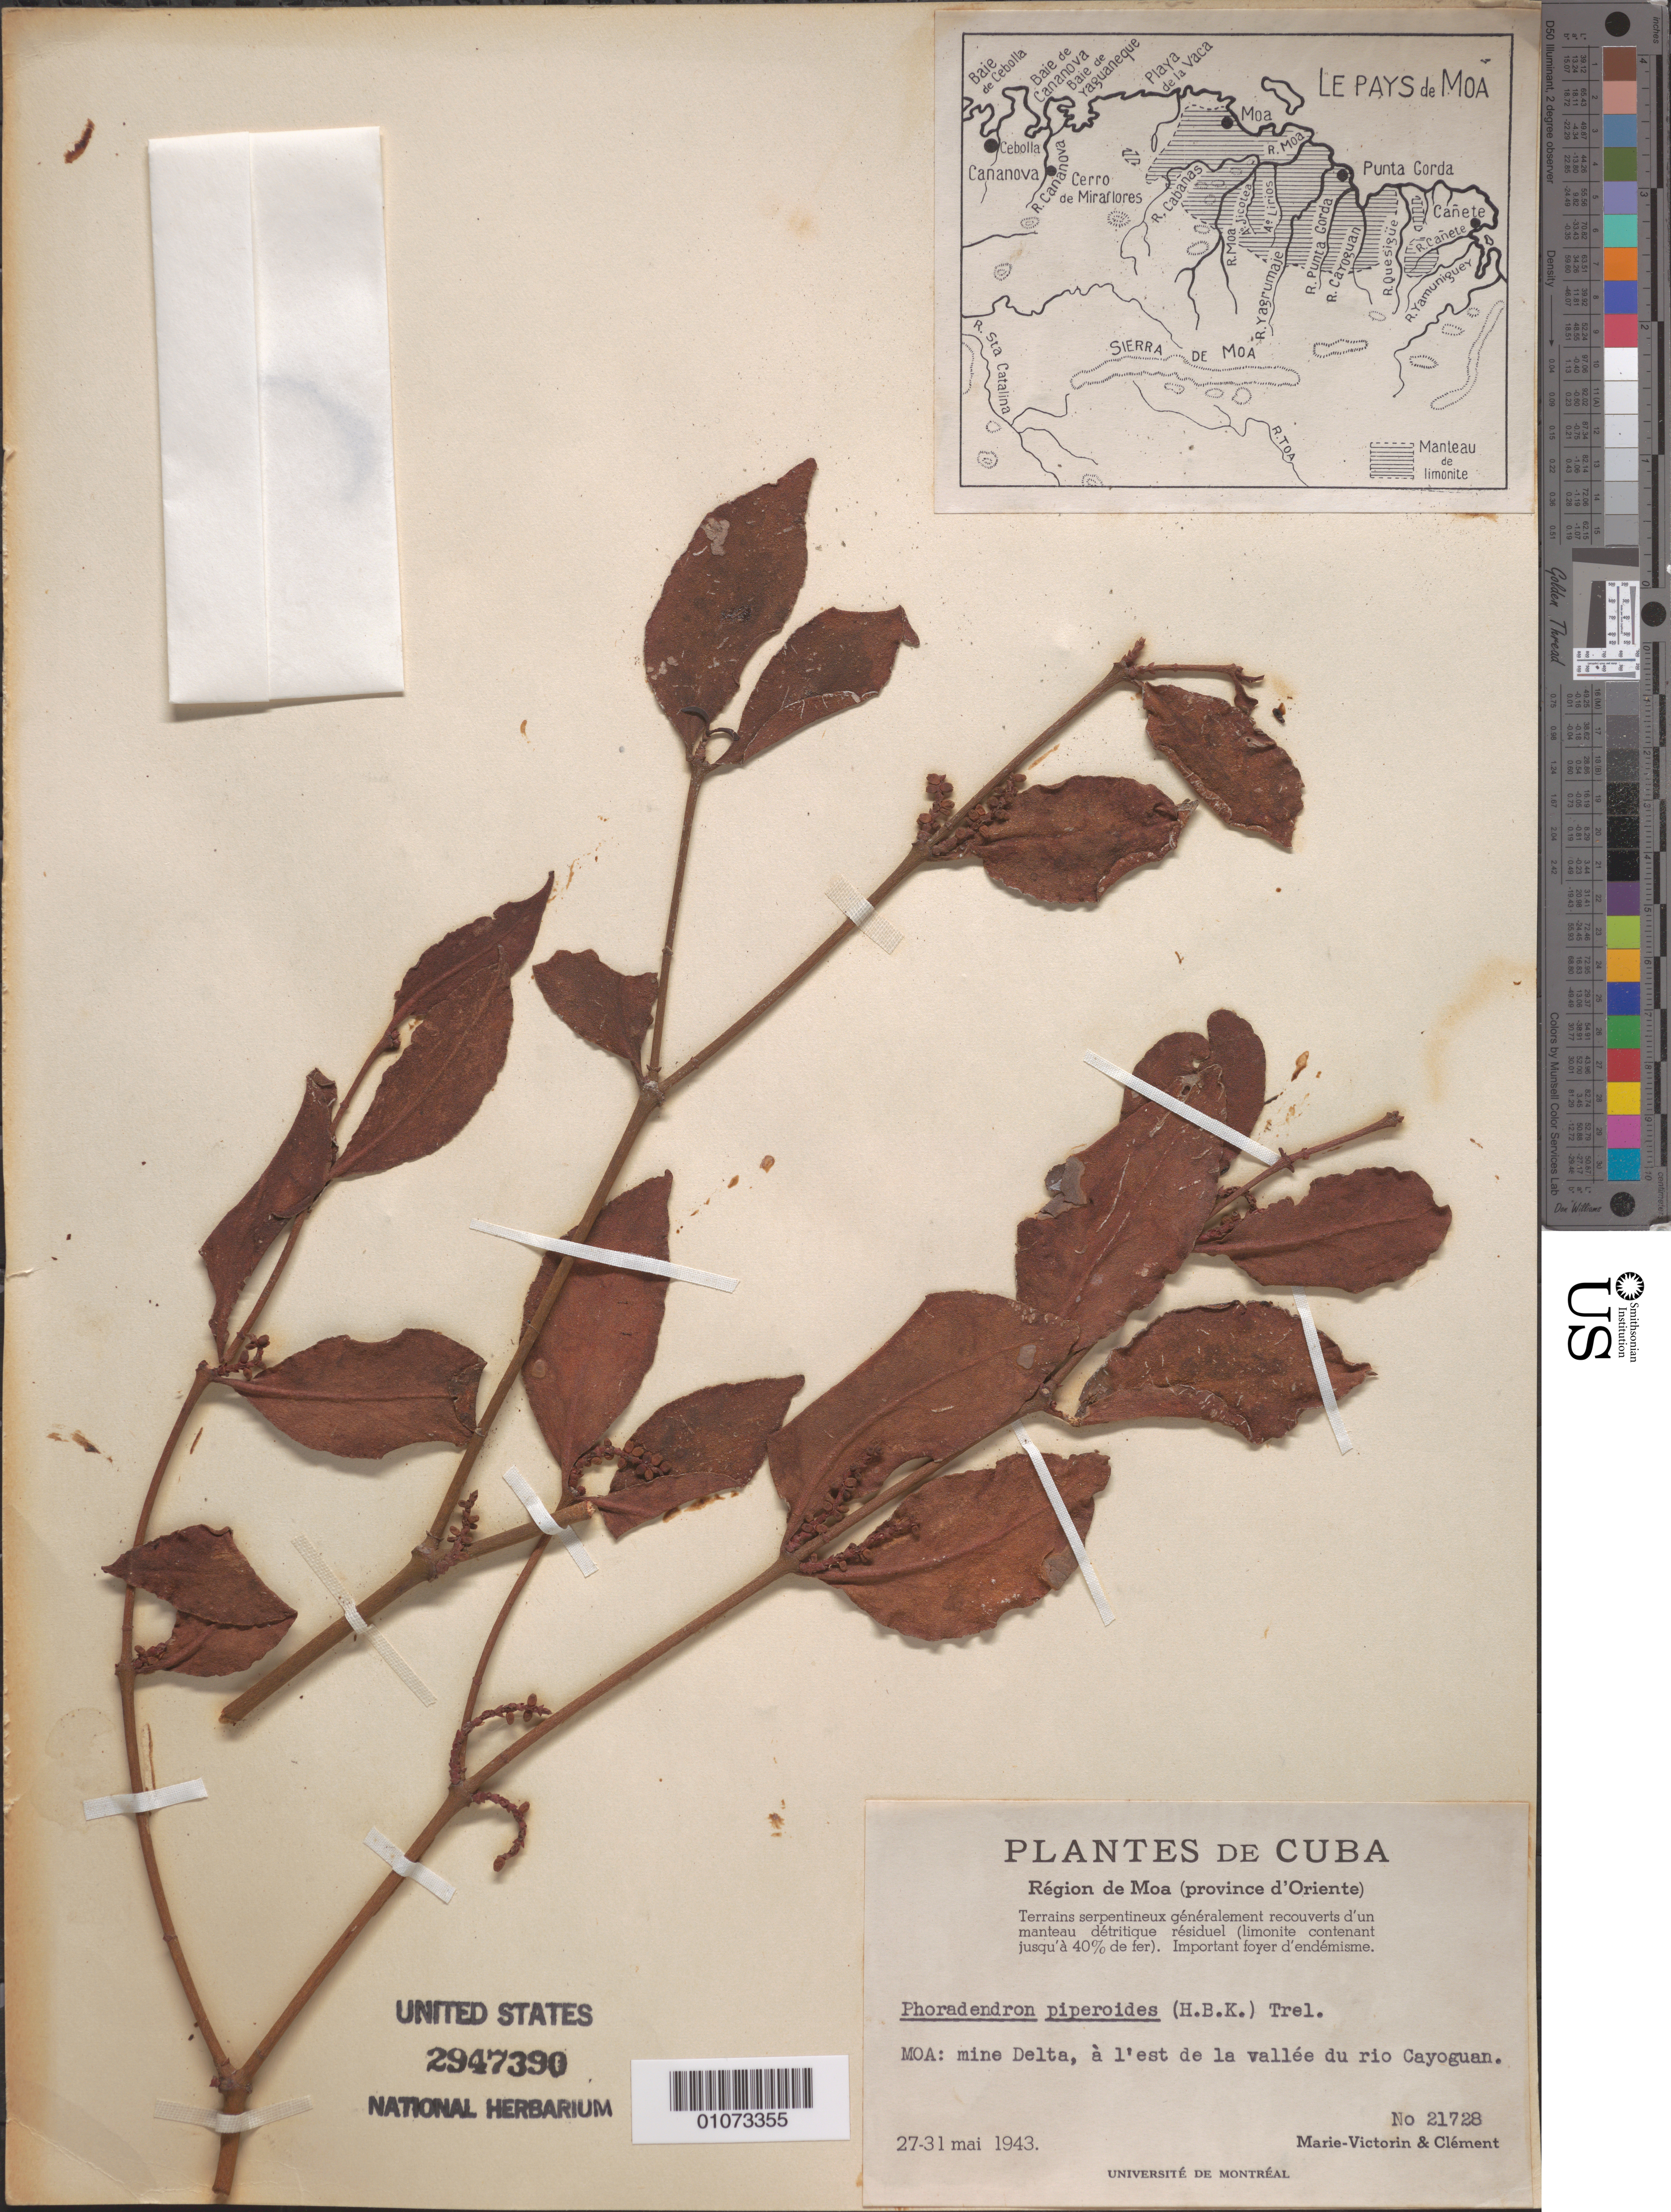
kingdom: Plantae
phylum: Tracheophyta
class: Magnoliopsida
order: Santalales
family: Viscaceae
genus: Phoradendron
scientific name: Phoradendron piperoides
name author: (Kunth) Trel.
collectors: B. Clement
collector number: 21728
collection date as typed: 27 Apr 1943 to 31 May 1943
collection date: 1943-04-27/1943-05-31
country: Cuba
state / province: Holguín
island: Cuba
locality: Region de Moa, mine Delta, a l'est de la vallee du rio Cayoguan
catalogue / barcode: US 2947390